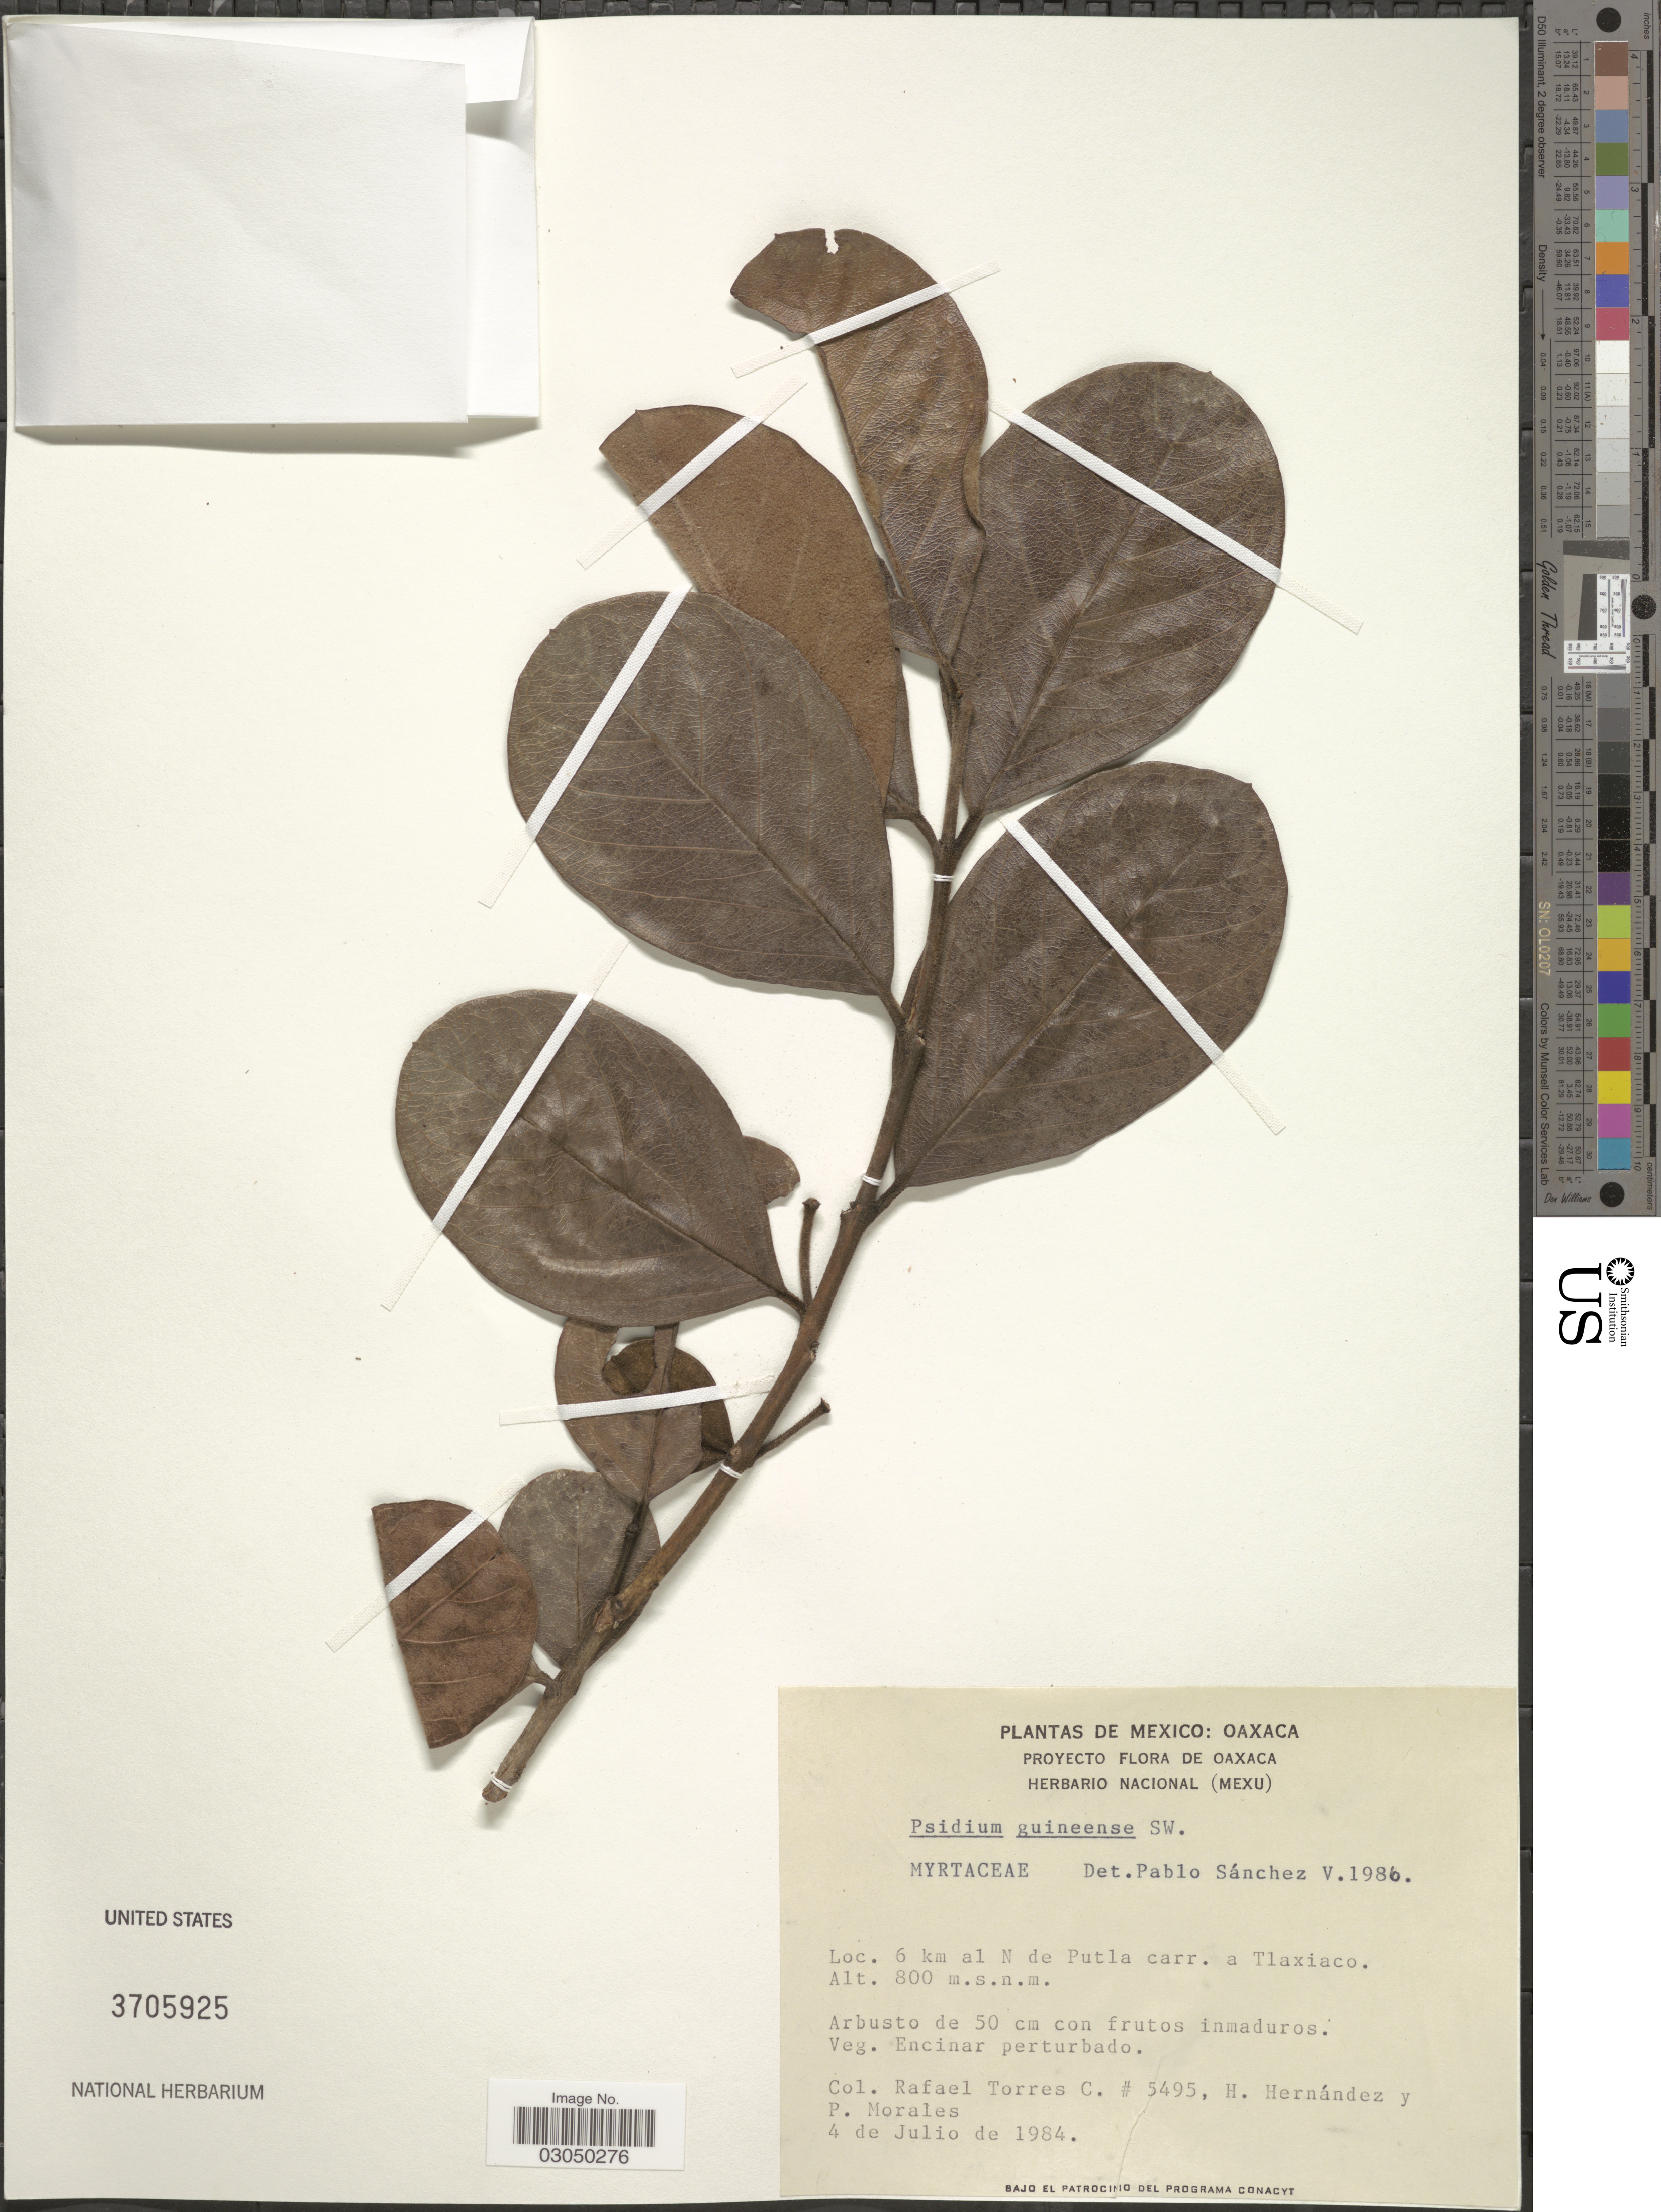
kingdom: Plantae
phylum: Tracheophyta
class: Magnoliopsida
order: Myrtales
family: Myrtaceae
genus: Psidium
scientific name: Psidium guineense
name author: Sw.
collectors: R. Torres C., Hernández, H. & P. Morales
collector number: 5495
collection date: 1984-07-04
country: Mexico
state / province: Oaxaca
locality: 6 km al N de Putla carr. a Tlaxiaco.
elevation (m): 800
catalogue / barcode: US 3705925